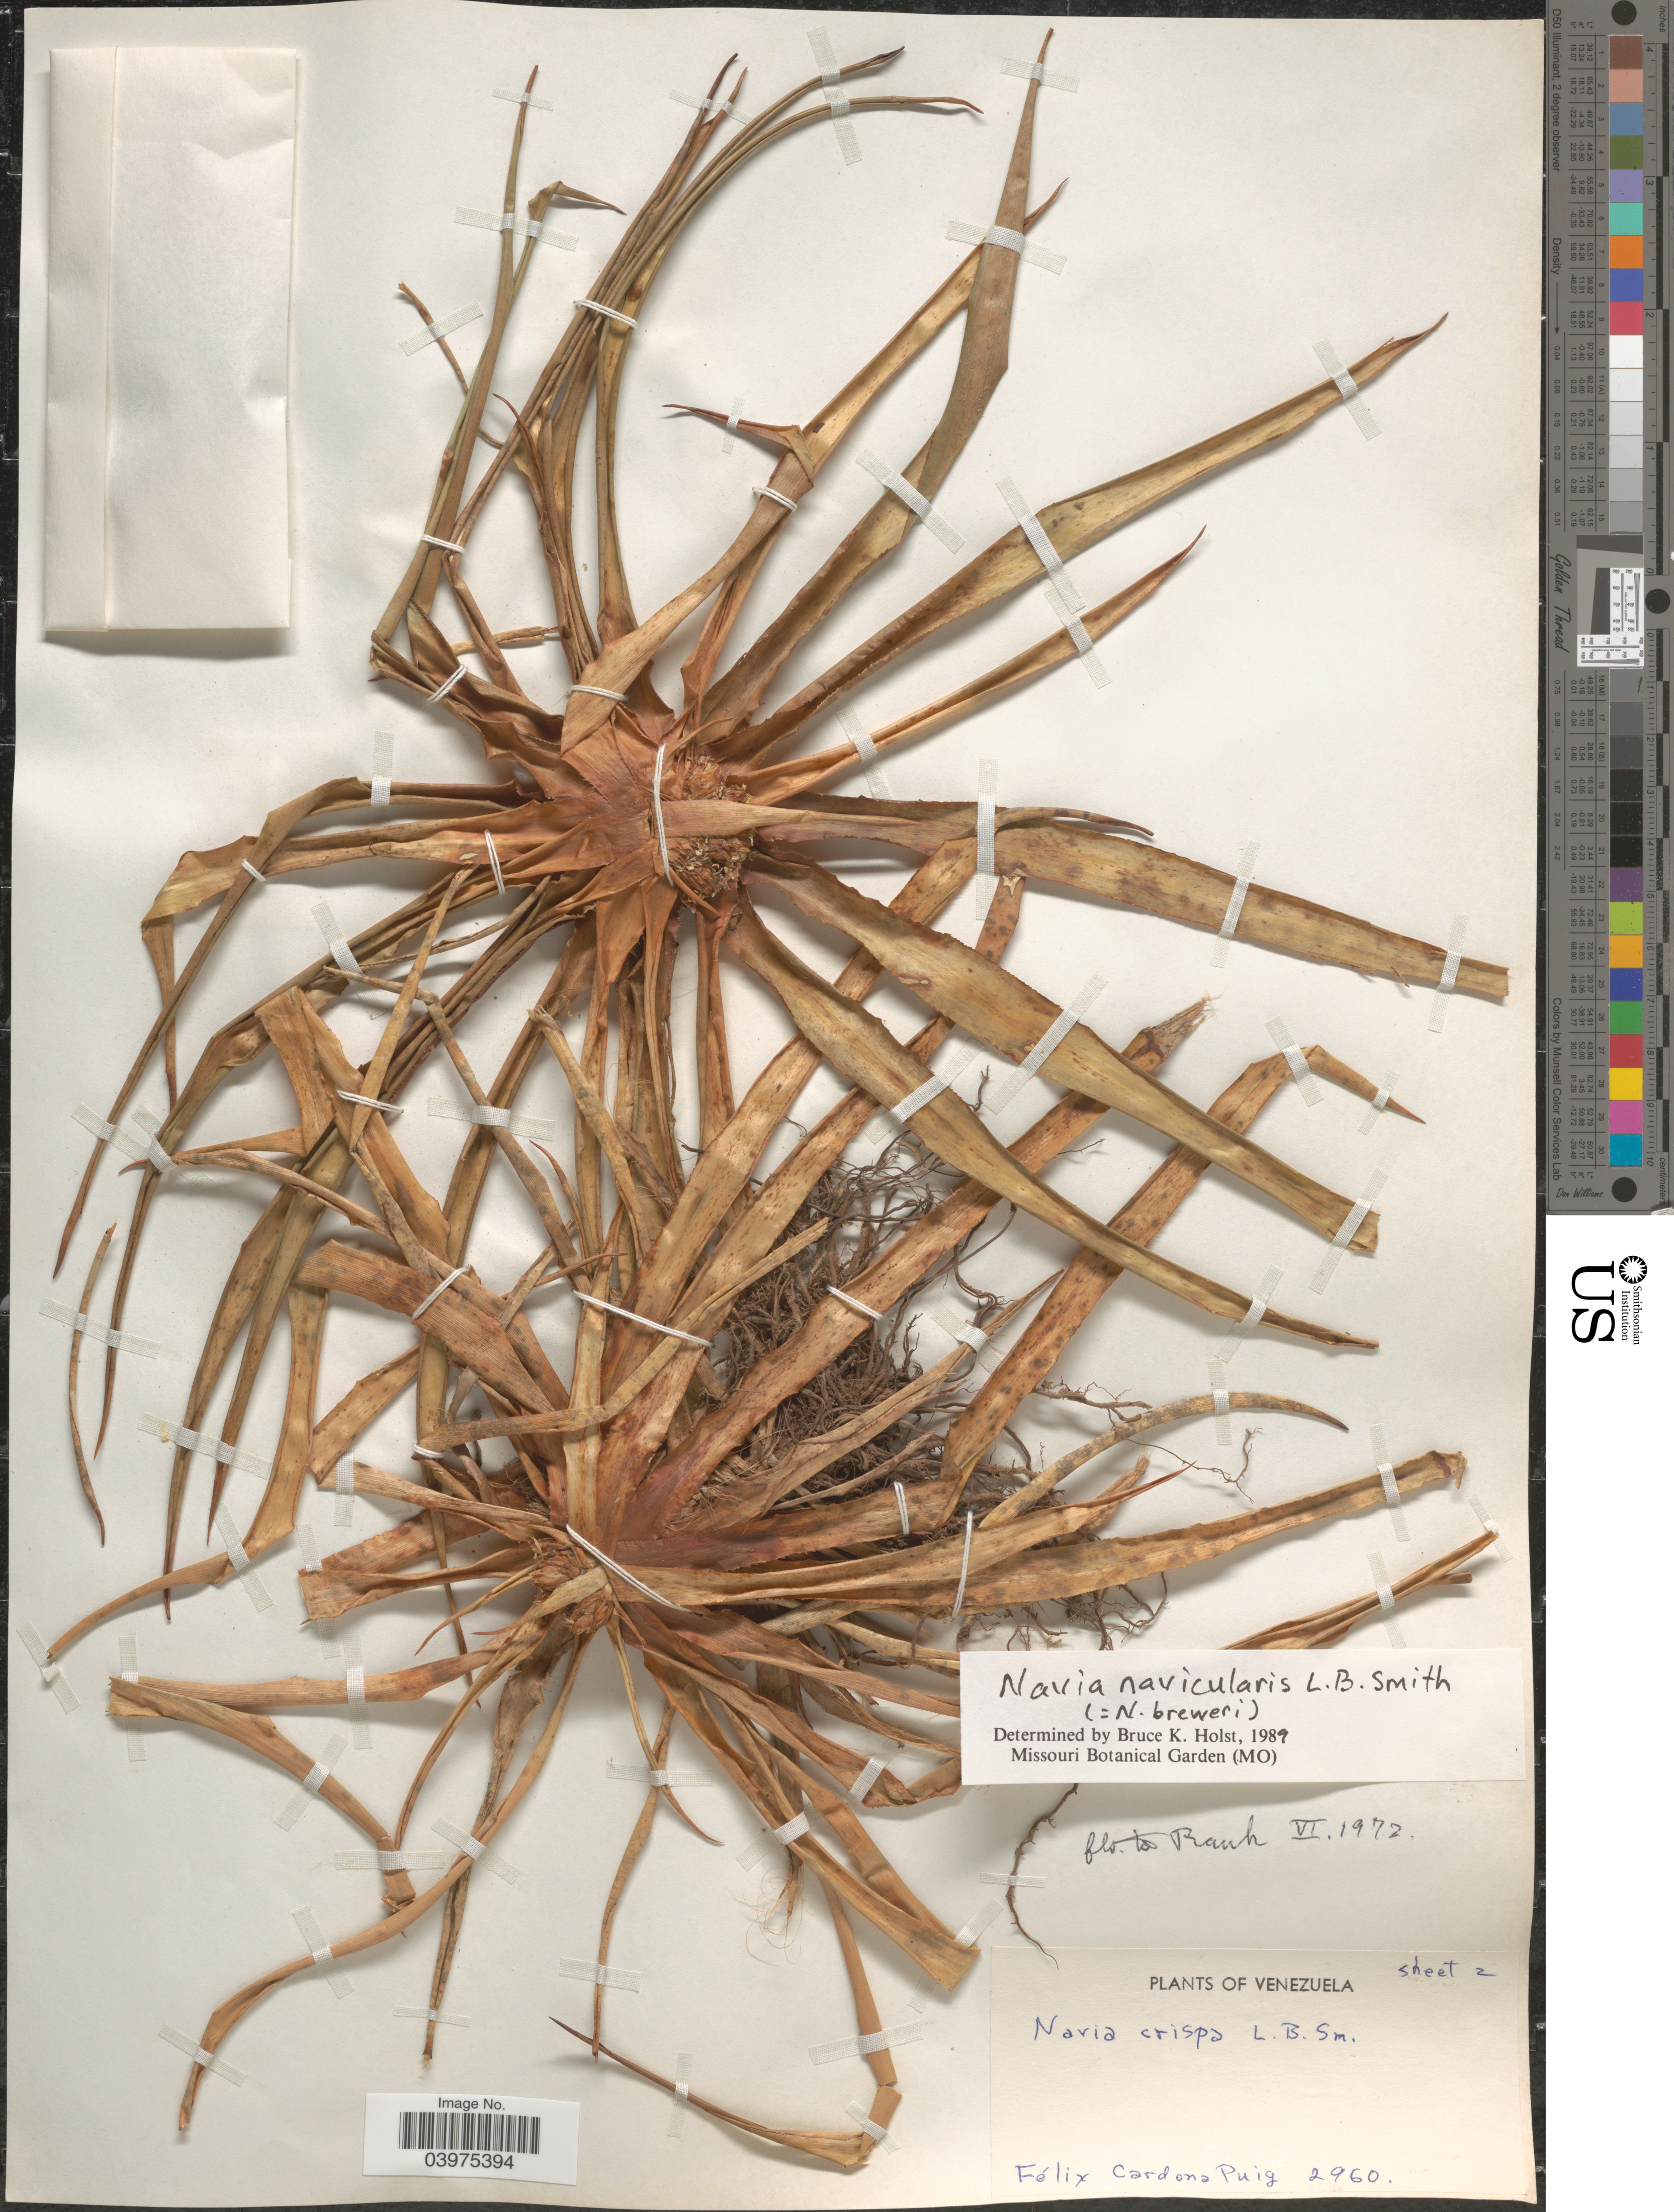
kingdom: Plantae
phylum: Tracheophyta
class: Liliopsida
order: Poales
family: Bromeliaceae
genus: Navia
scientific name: Navia navicularis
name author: L.B. Sm. & Steyerm.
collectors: F. Cardona Puig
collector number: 2960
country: Venezuela